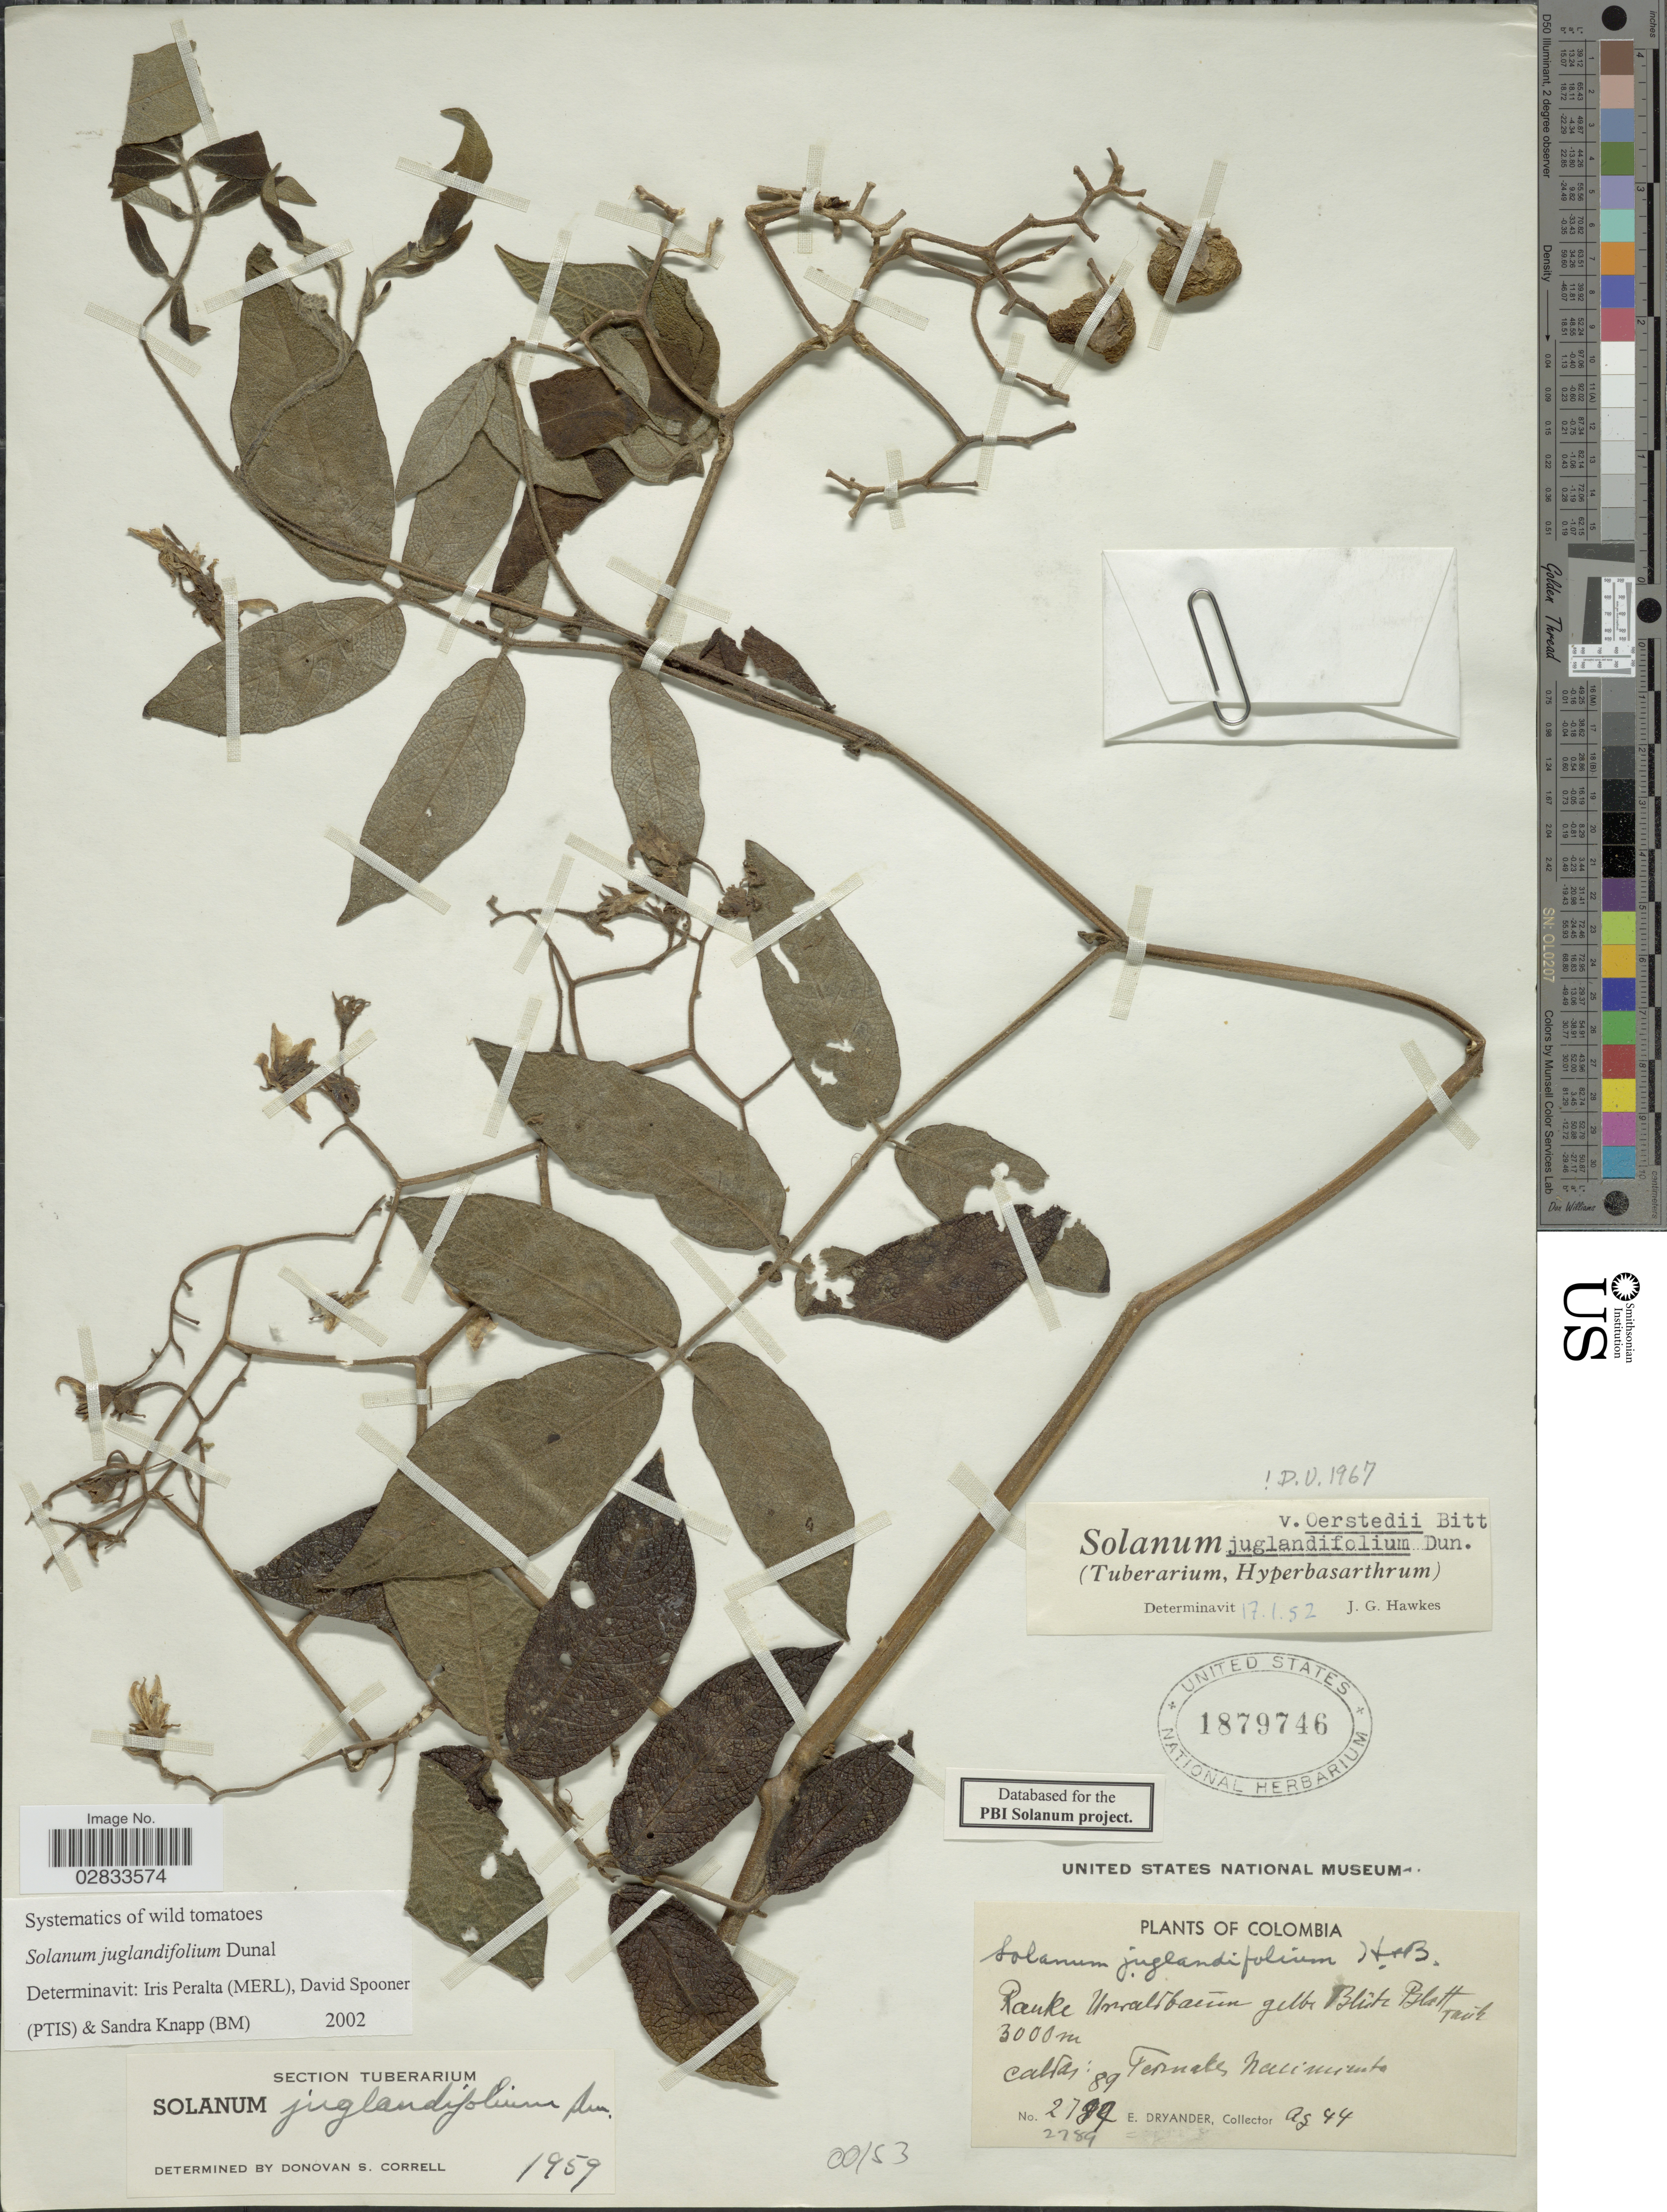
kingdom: Plantae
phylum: Tracheophyta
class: Magnoliopsida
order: Solanales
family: Solanaceae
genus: Solanum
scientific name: Solanum juglandifolium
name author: Dunal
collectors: E. Dryander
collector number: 2789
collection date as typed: Transcribed d/m/y: /8/44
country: Colombia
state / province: Caldas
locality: Termales Nacimiento.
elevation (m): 3000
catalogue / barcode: US 1879746